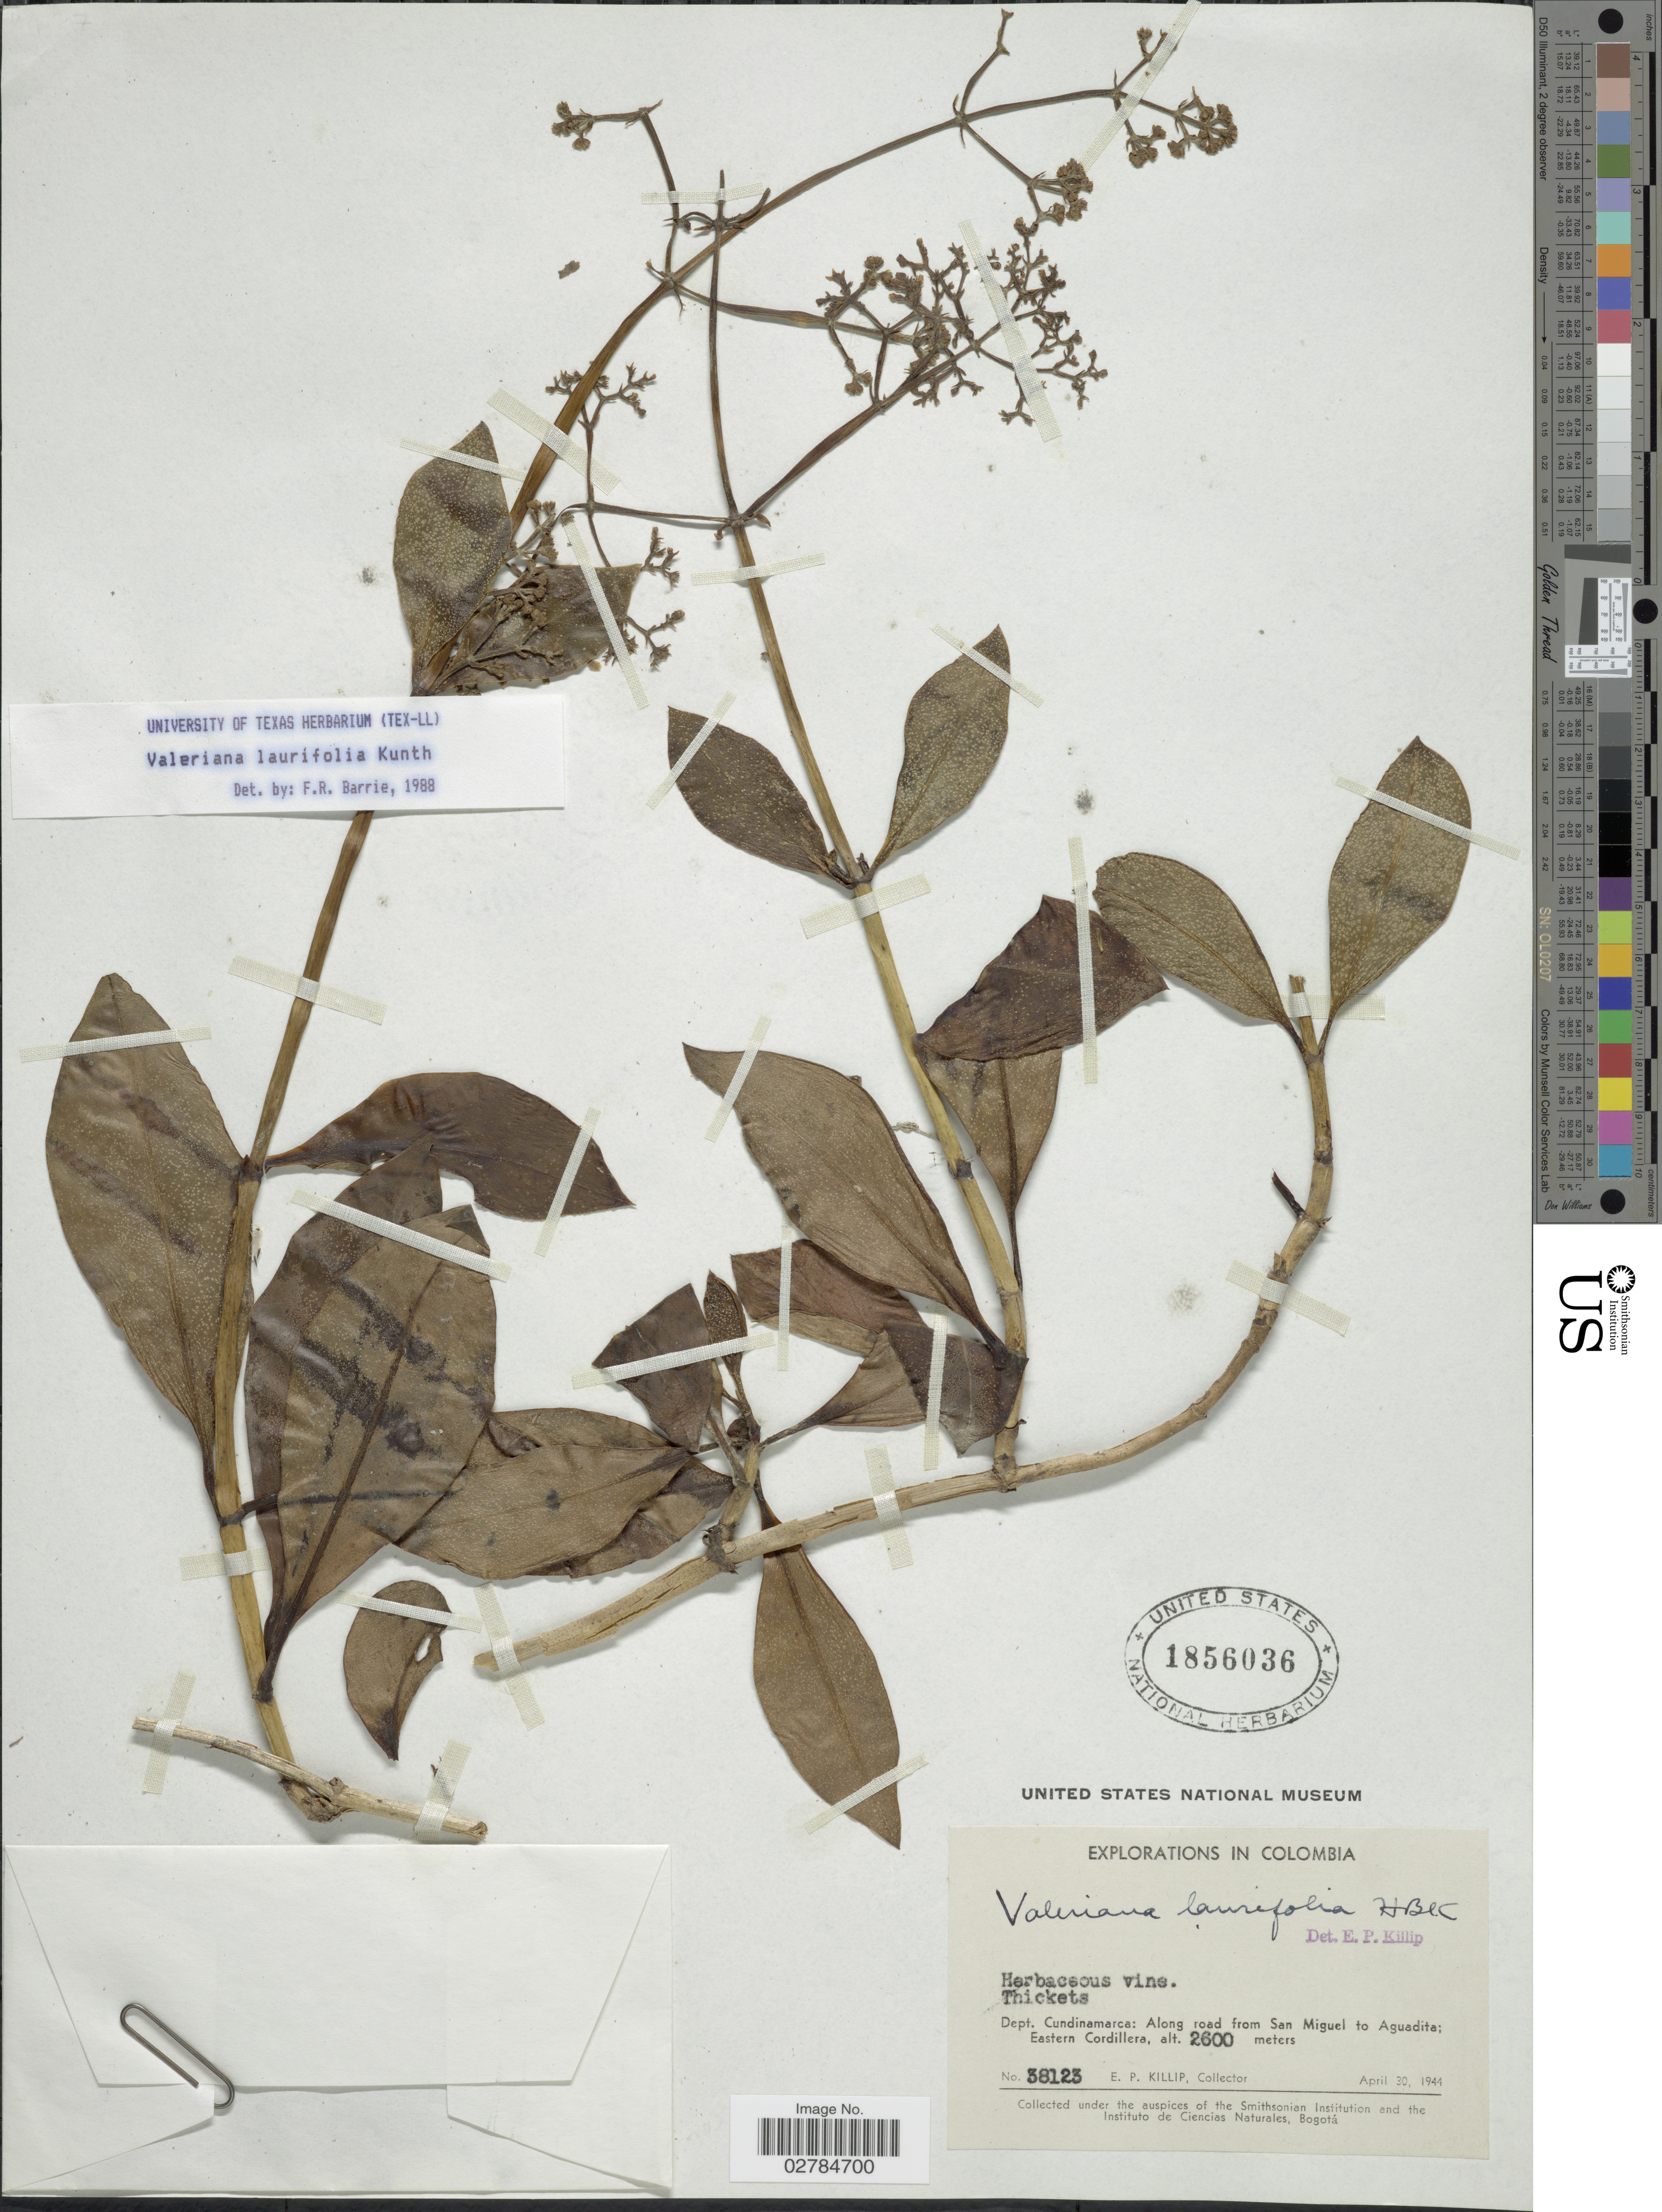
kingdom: Plantae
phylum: Tracheophyta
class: Magnoliopsida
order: Dipsacales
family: Caprifoliaceae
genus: Valeriana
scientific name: Valeriana laurifolia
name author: Kunth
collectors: E. P. Killip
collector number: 38123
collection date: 1944-04-30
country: Colombia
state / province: Cundinamarca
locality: Dept. Cundinamarca: Along road from San Miguel to Aguadita; Eastern Cordillera.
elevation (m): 2600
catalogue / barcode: US 1856036